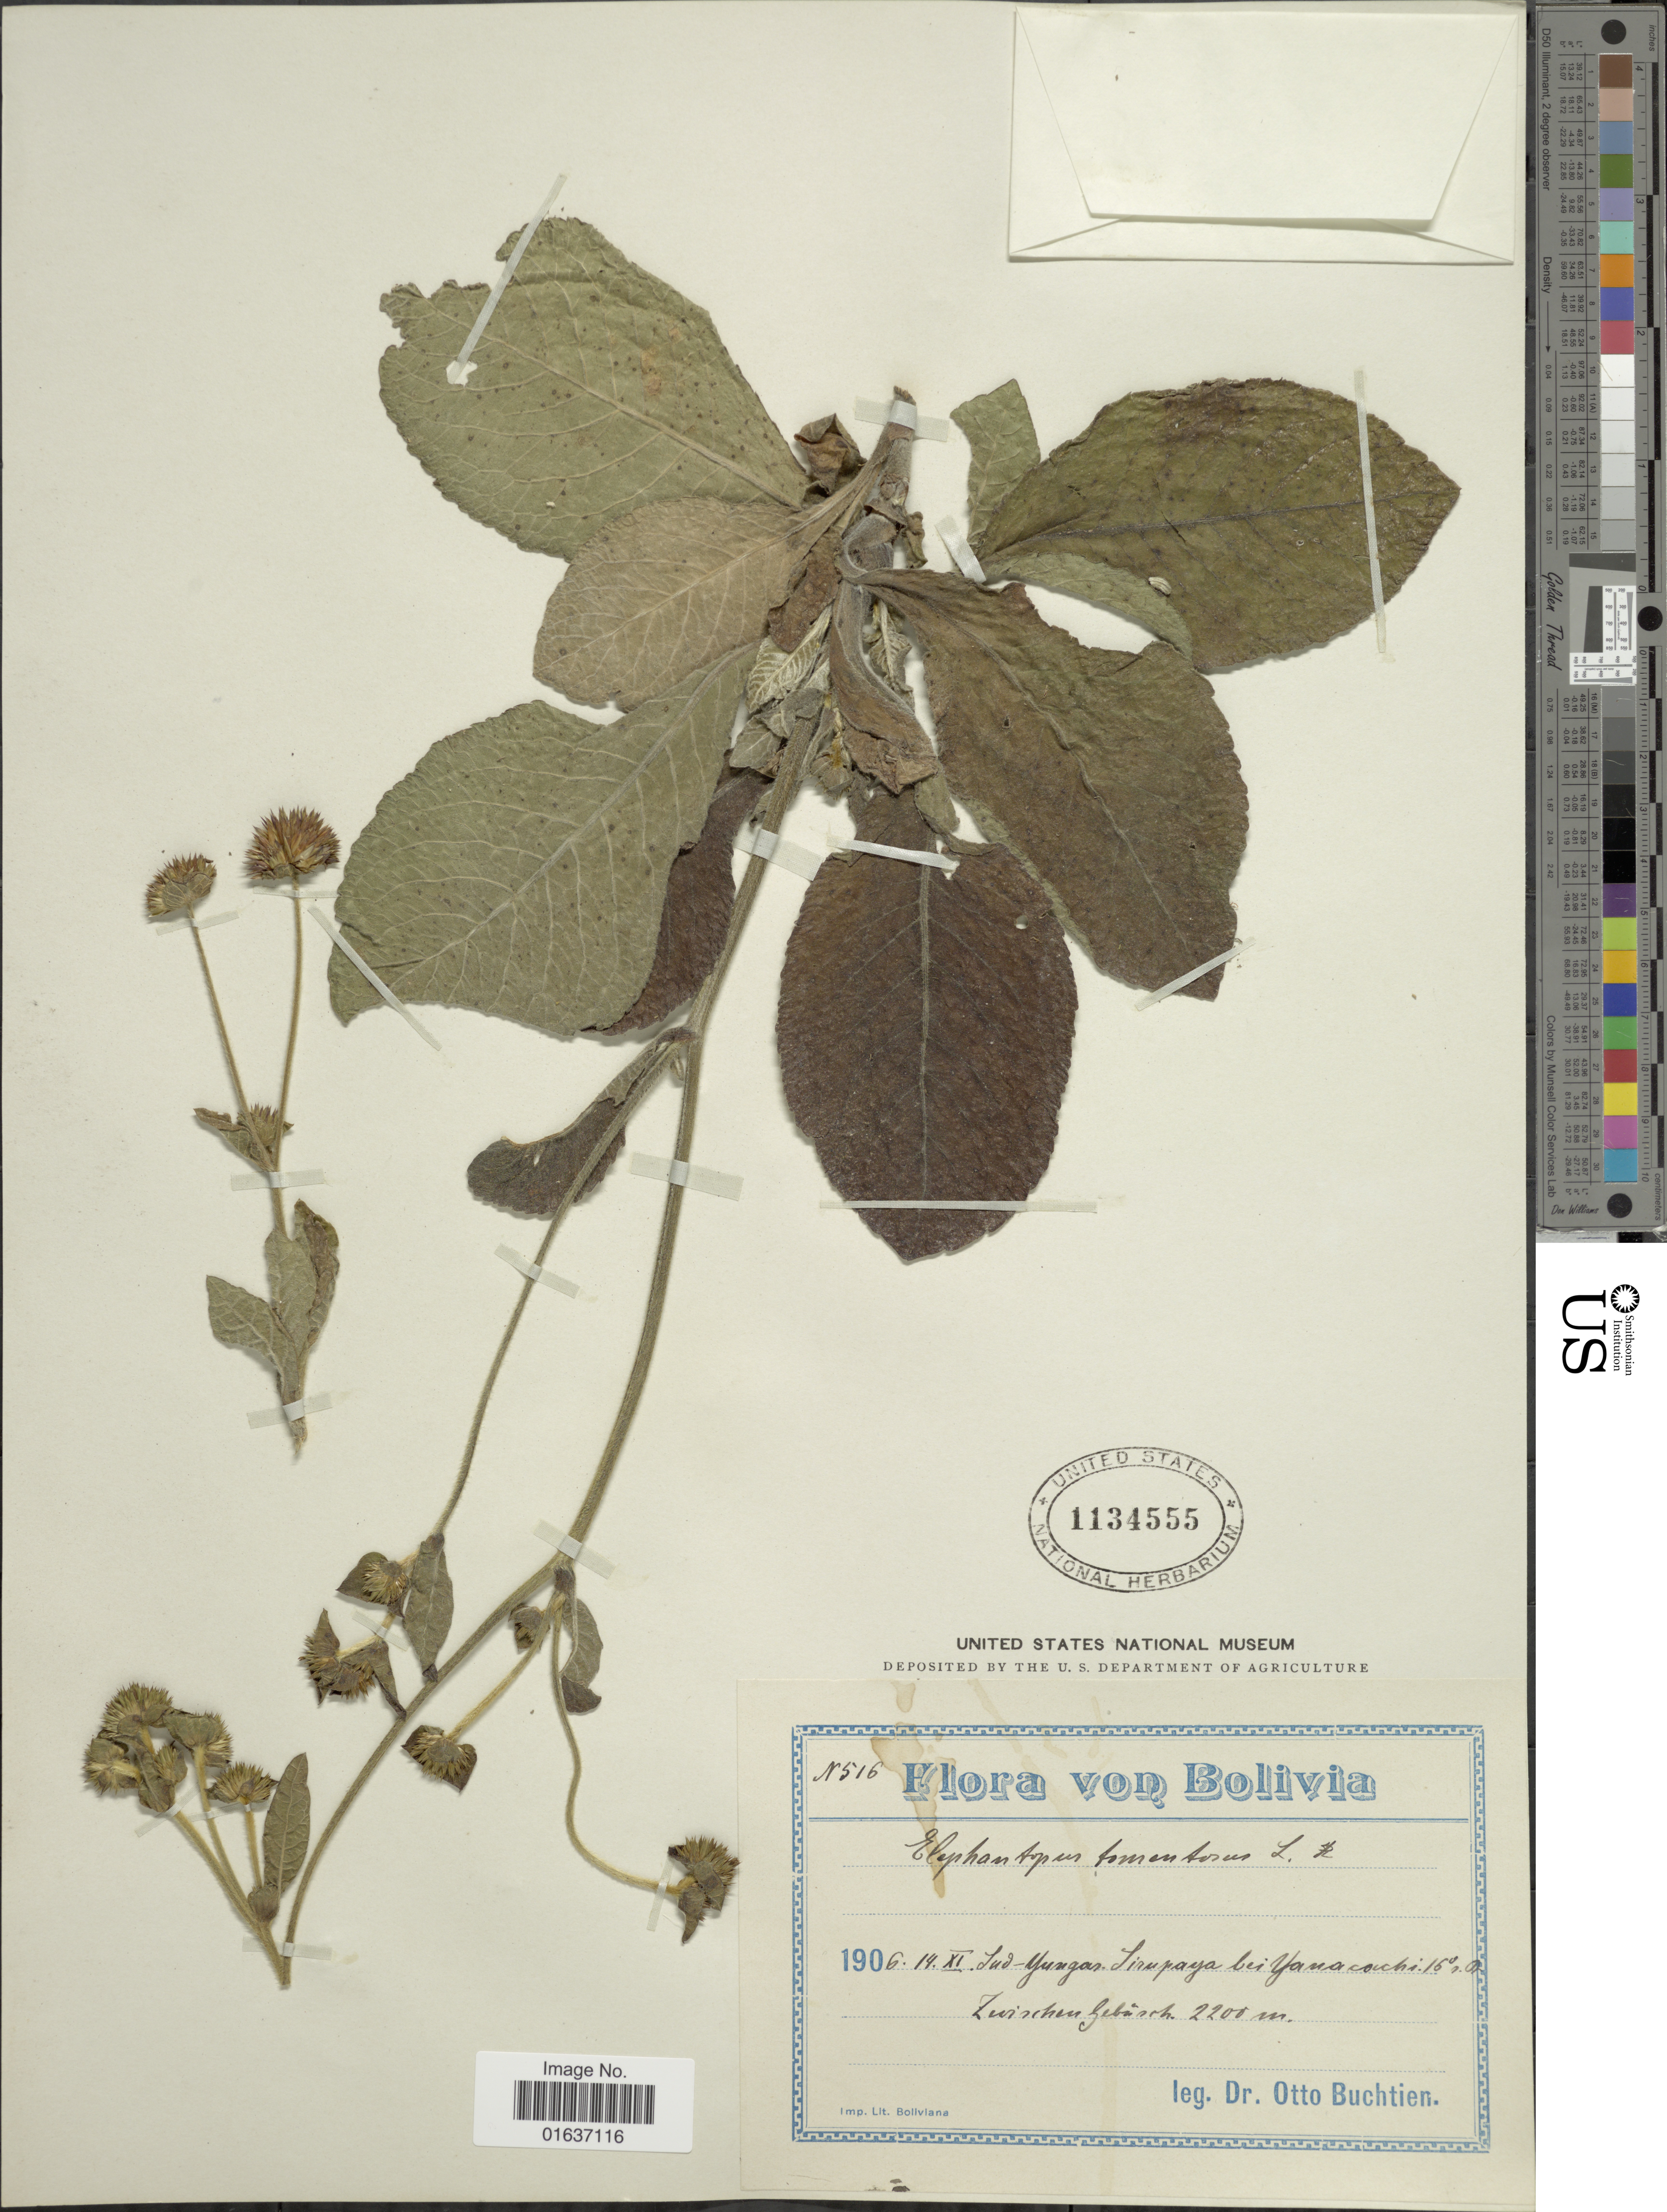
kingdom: Plantae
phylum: Tracheophyta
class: Magnoliopsida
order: Asterales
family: Asteraceae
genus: Elephantopus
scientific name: Elephantopus mollis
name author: Kunth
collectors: O. Buchtien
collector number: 516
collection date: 1906-11-14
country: Bolivia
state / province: La Paz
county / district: Sud Yungas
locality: Sirupaya bei Yanacachi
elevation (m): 2200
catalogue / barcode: US 1134555